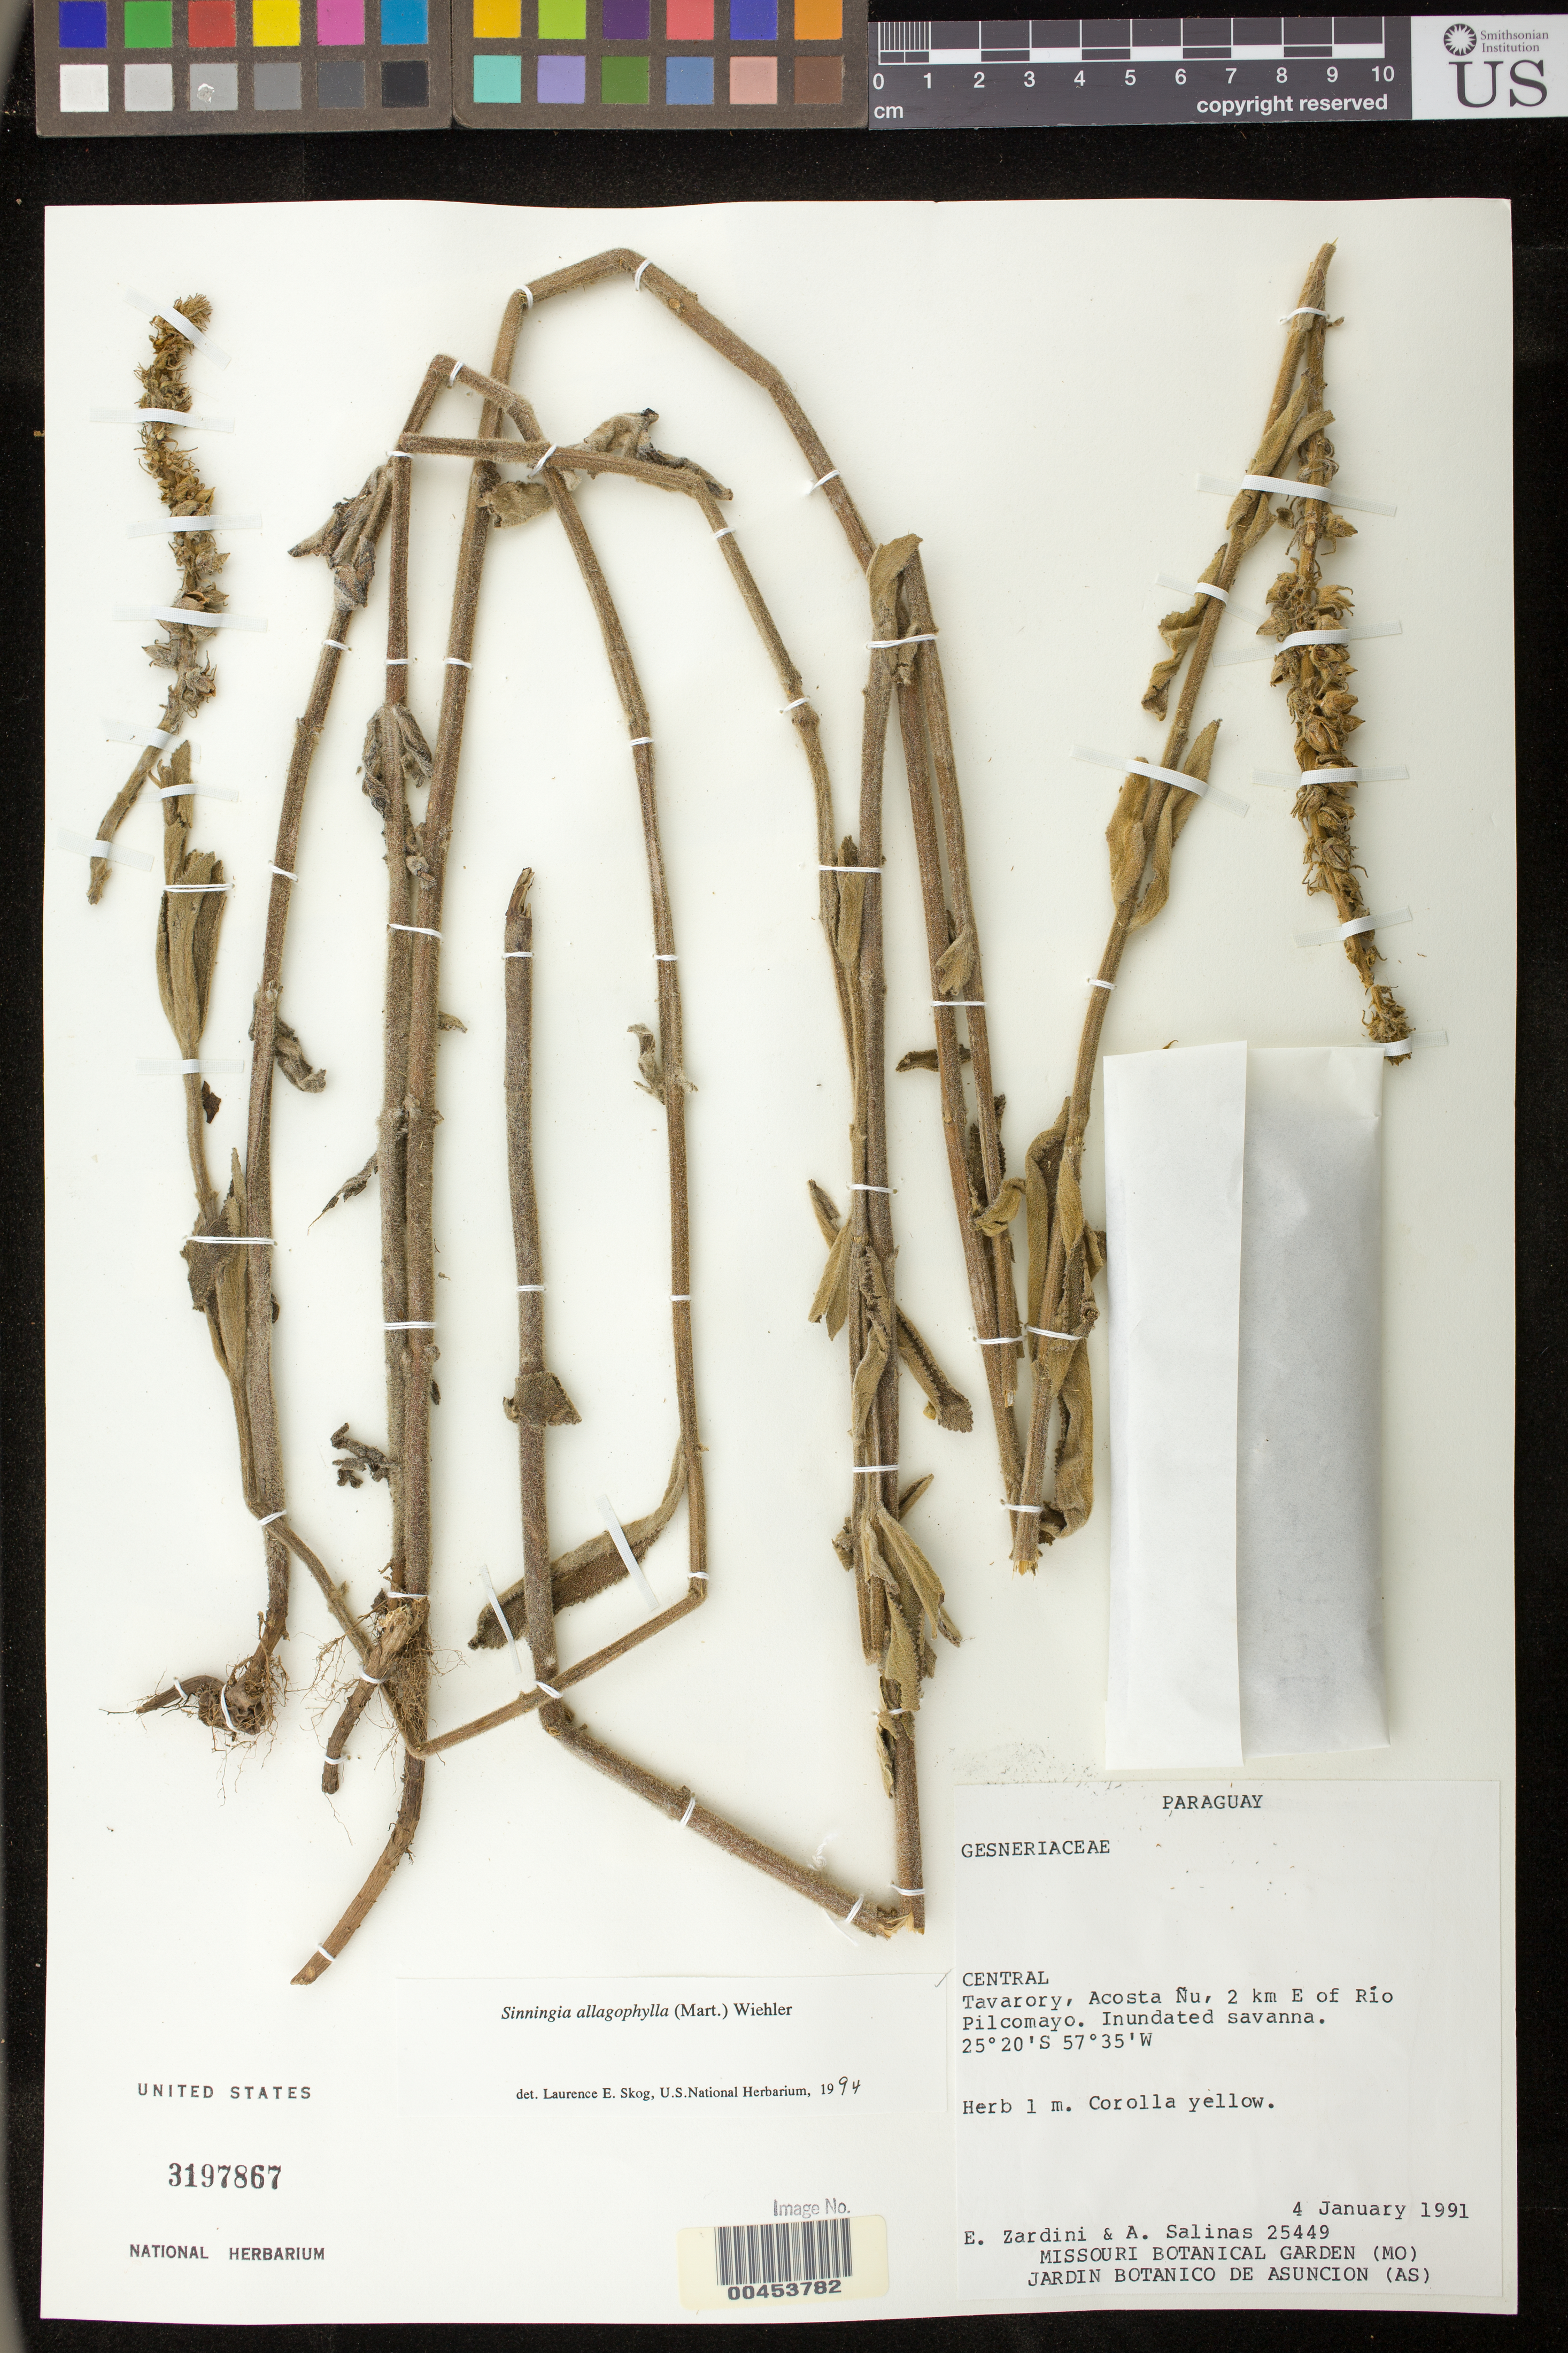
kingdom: Plantae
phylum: Tracheophyta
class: Magnoliopsida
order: Lamiales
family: Gesneriaceae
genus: Sinningia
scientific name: Sinningia allagophylla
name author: (Mart.) Wiehler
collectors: E. M. Zardini & A. Salinas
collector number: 25449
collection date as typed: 04 Jan 1991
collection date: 1991-01-04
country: Paraguay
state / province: Central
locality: Tavarory, Acosta Nu, E of Rio Pilcomayo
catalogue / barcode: US 3197867